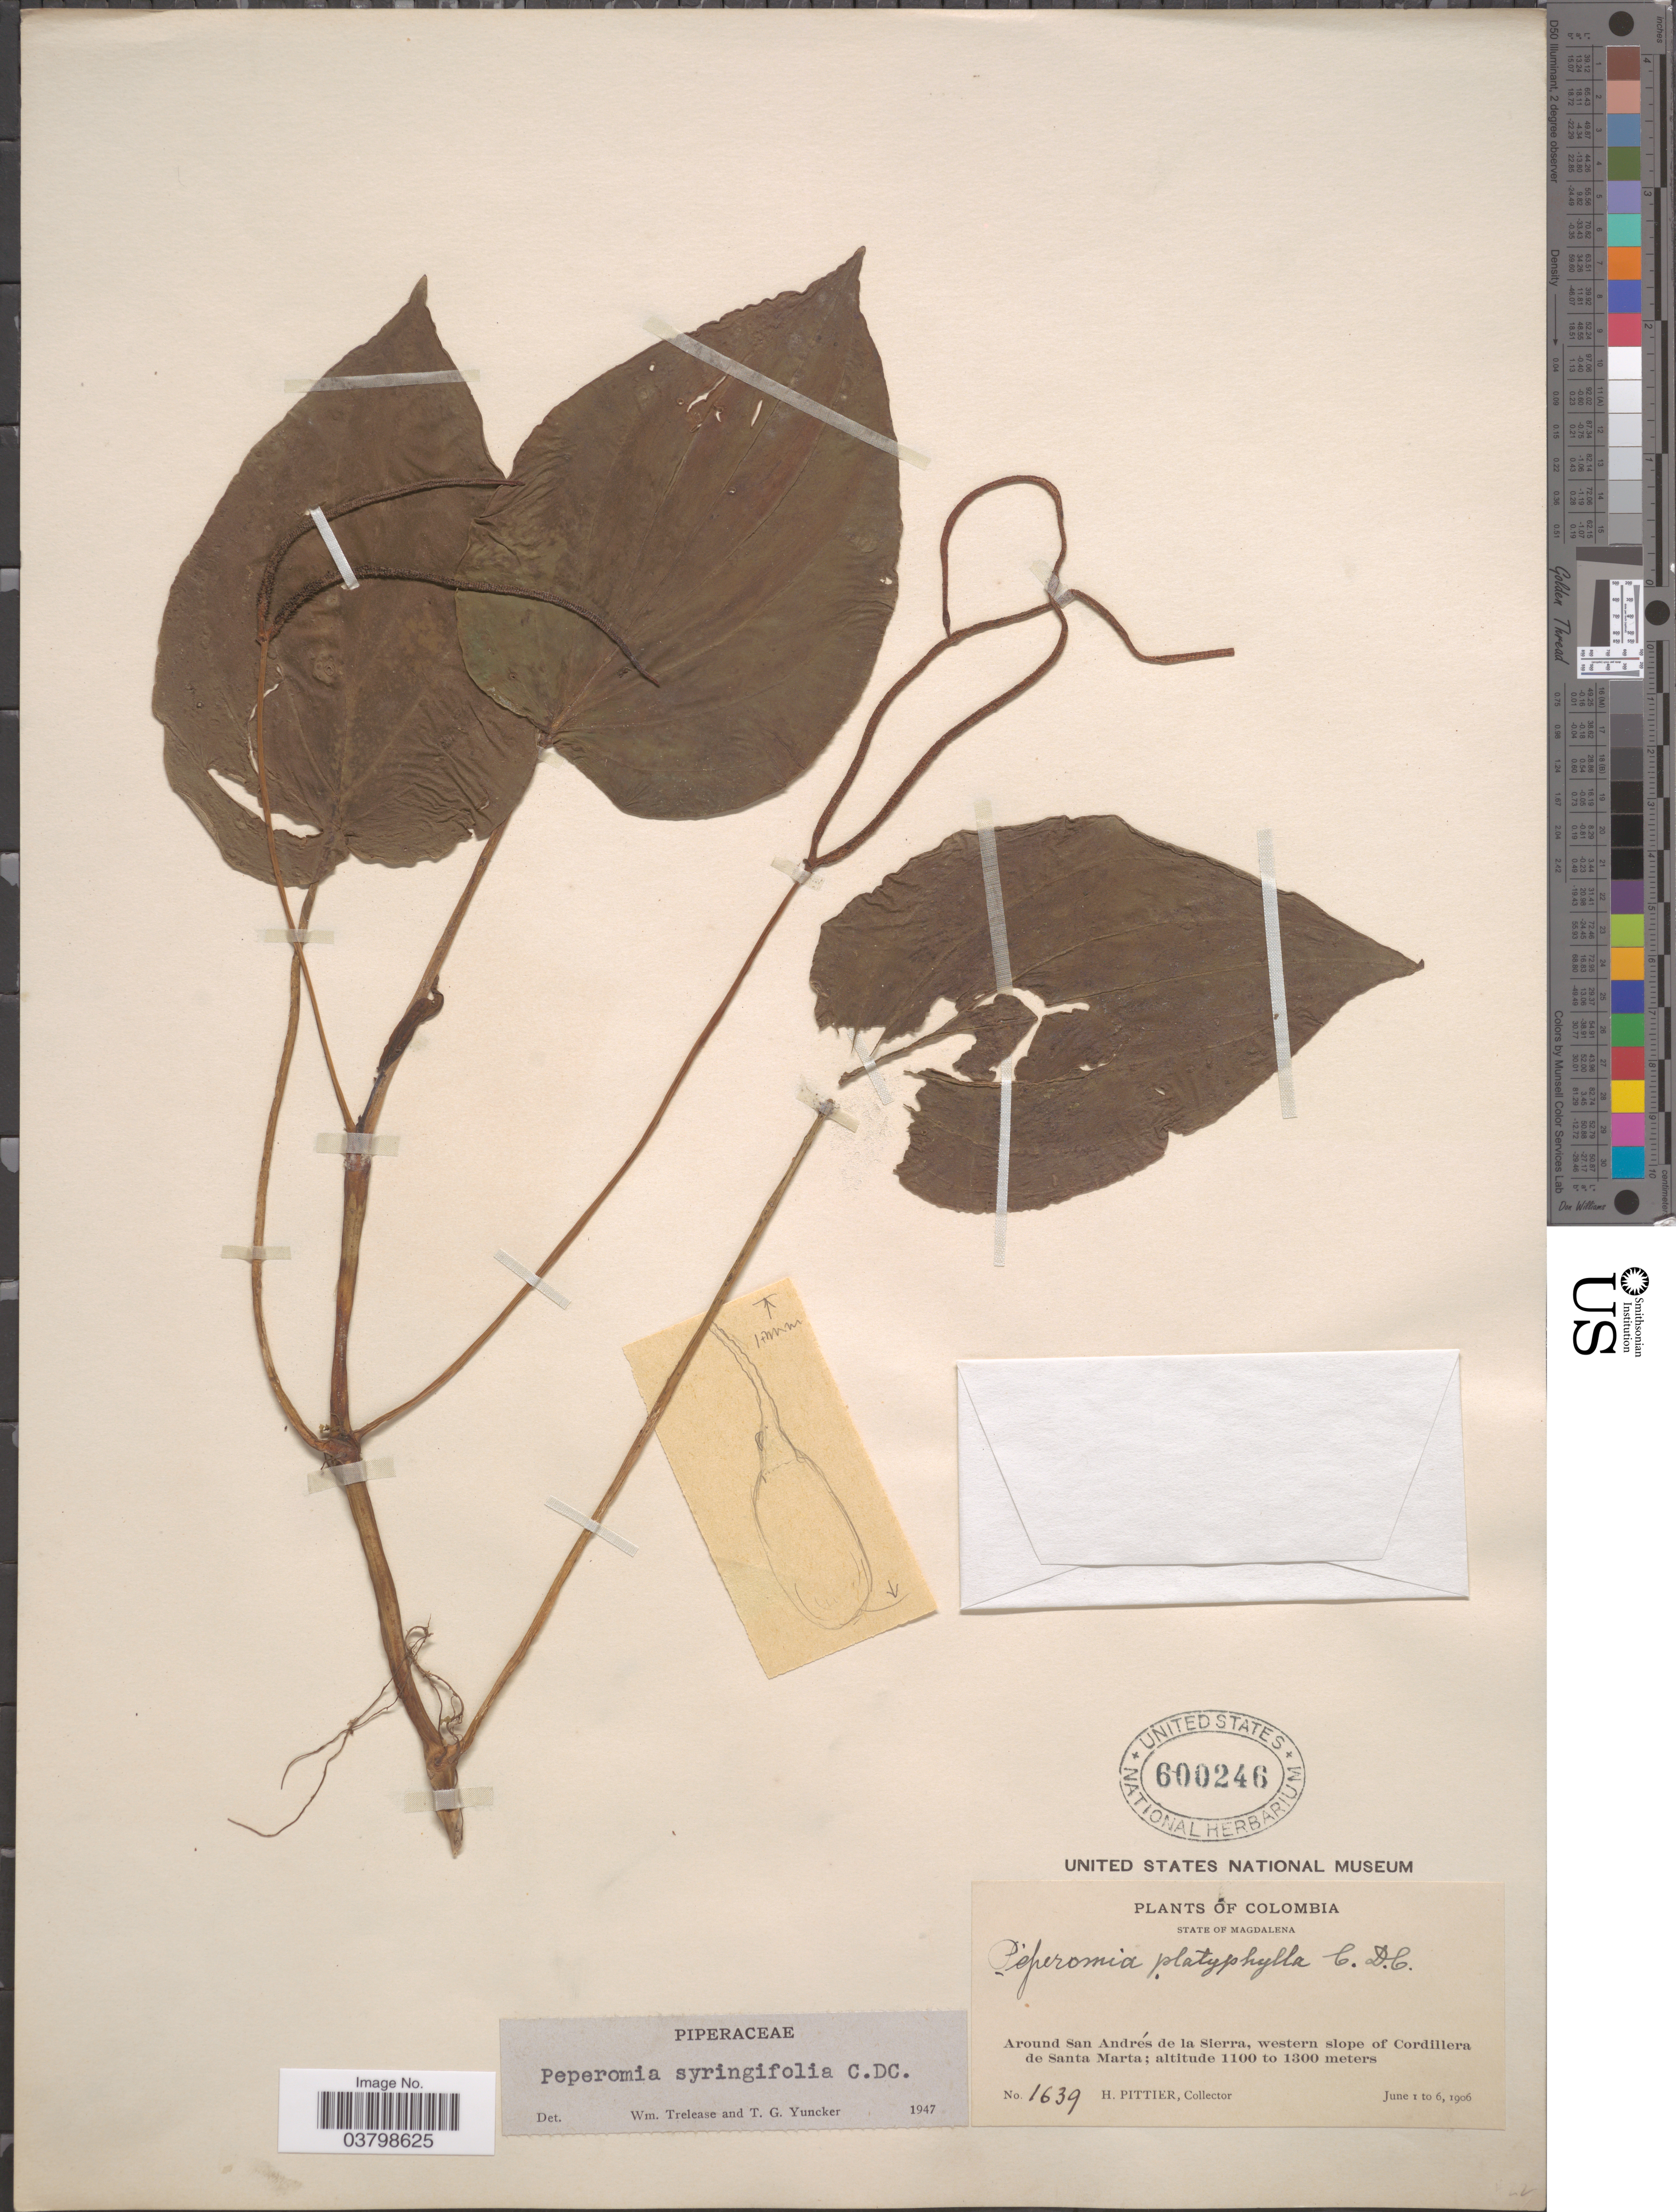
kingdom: Plantae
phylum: Tracheophyta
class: Magnoliopsida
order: Piperales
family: Piperaceae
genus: Peperomia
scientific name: Peperomia syringifolia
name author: C. DC.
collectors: H. F. Pittier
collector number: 1639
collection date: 1906-06-01/1906-06-06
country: Colombia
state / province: Magdalena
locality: Around San Andrés de la Sierra, western slope of Cordillera de Santa Marta.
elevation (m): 1100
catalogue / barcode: US 600246